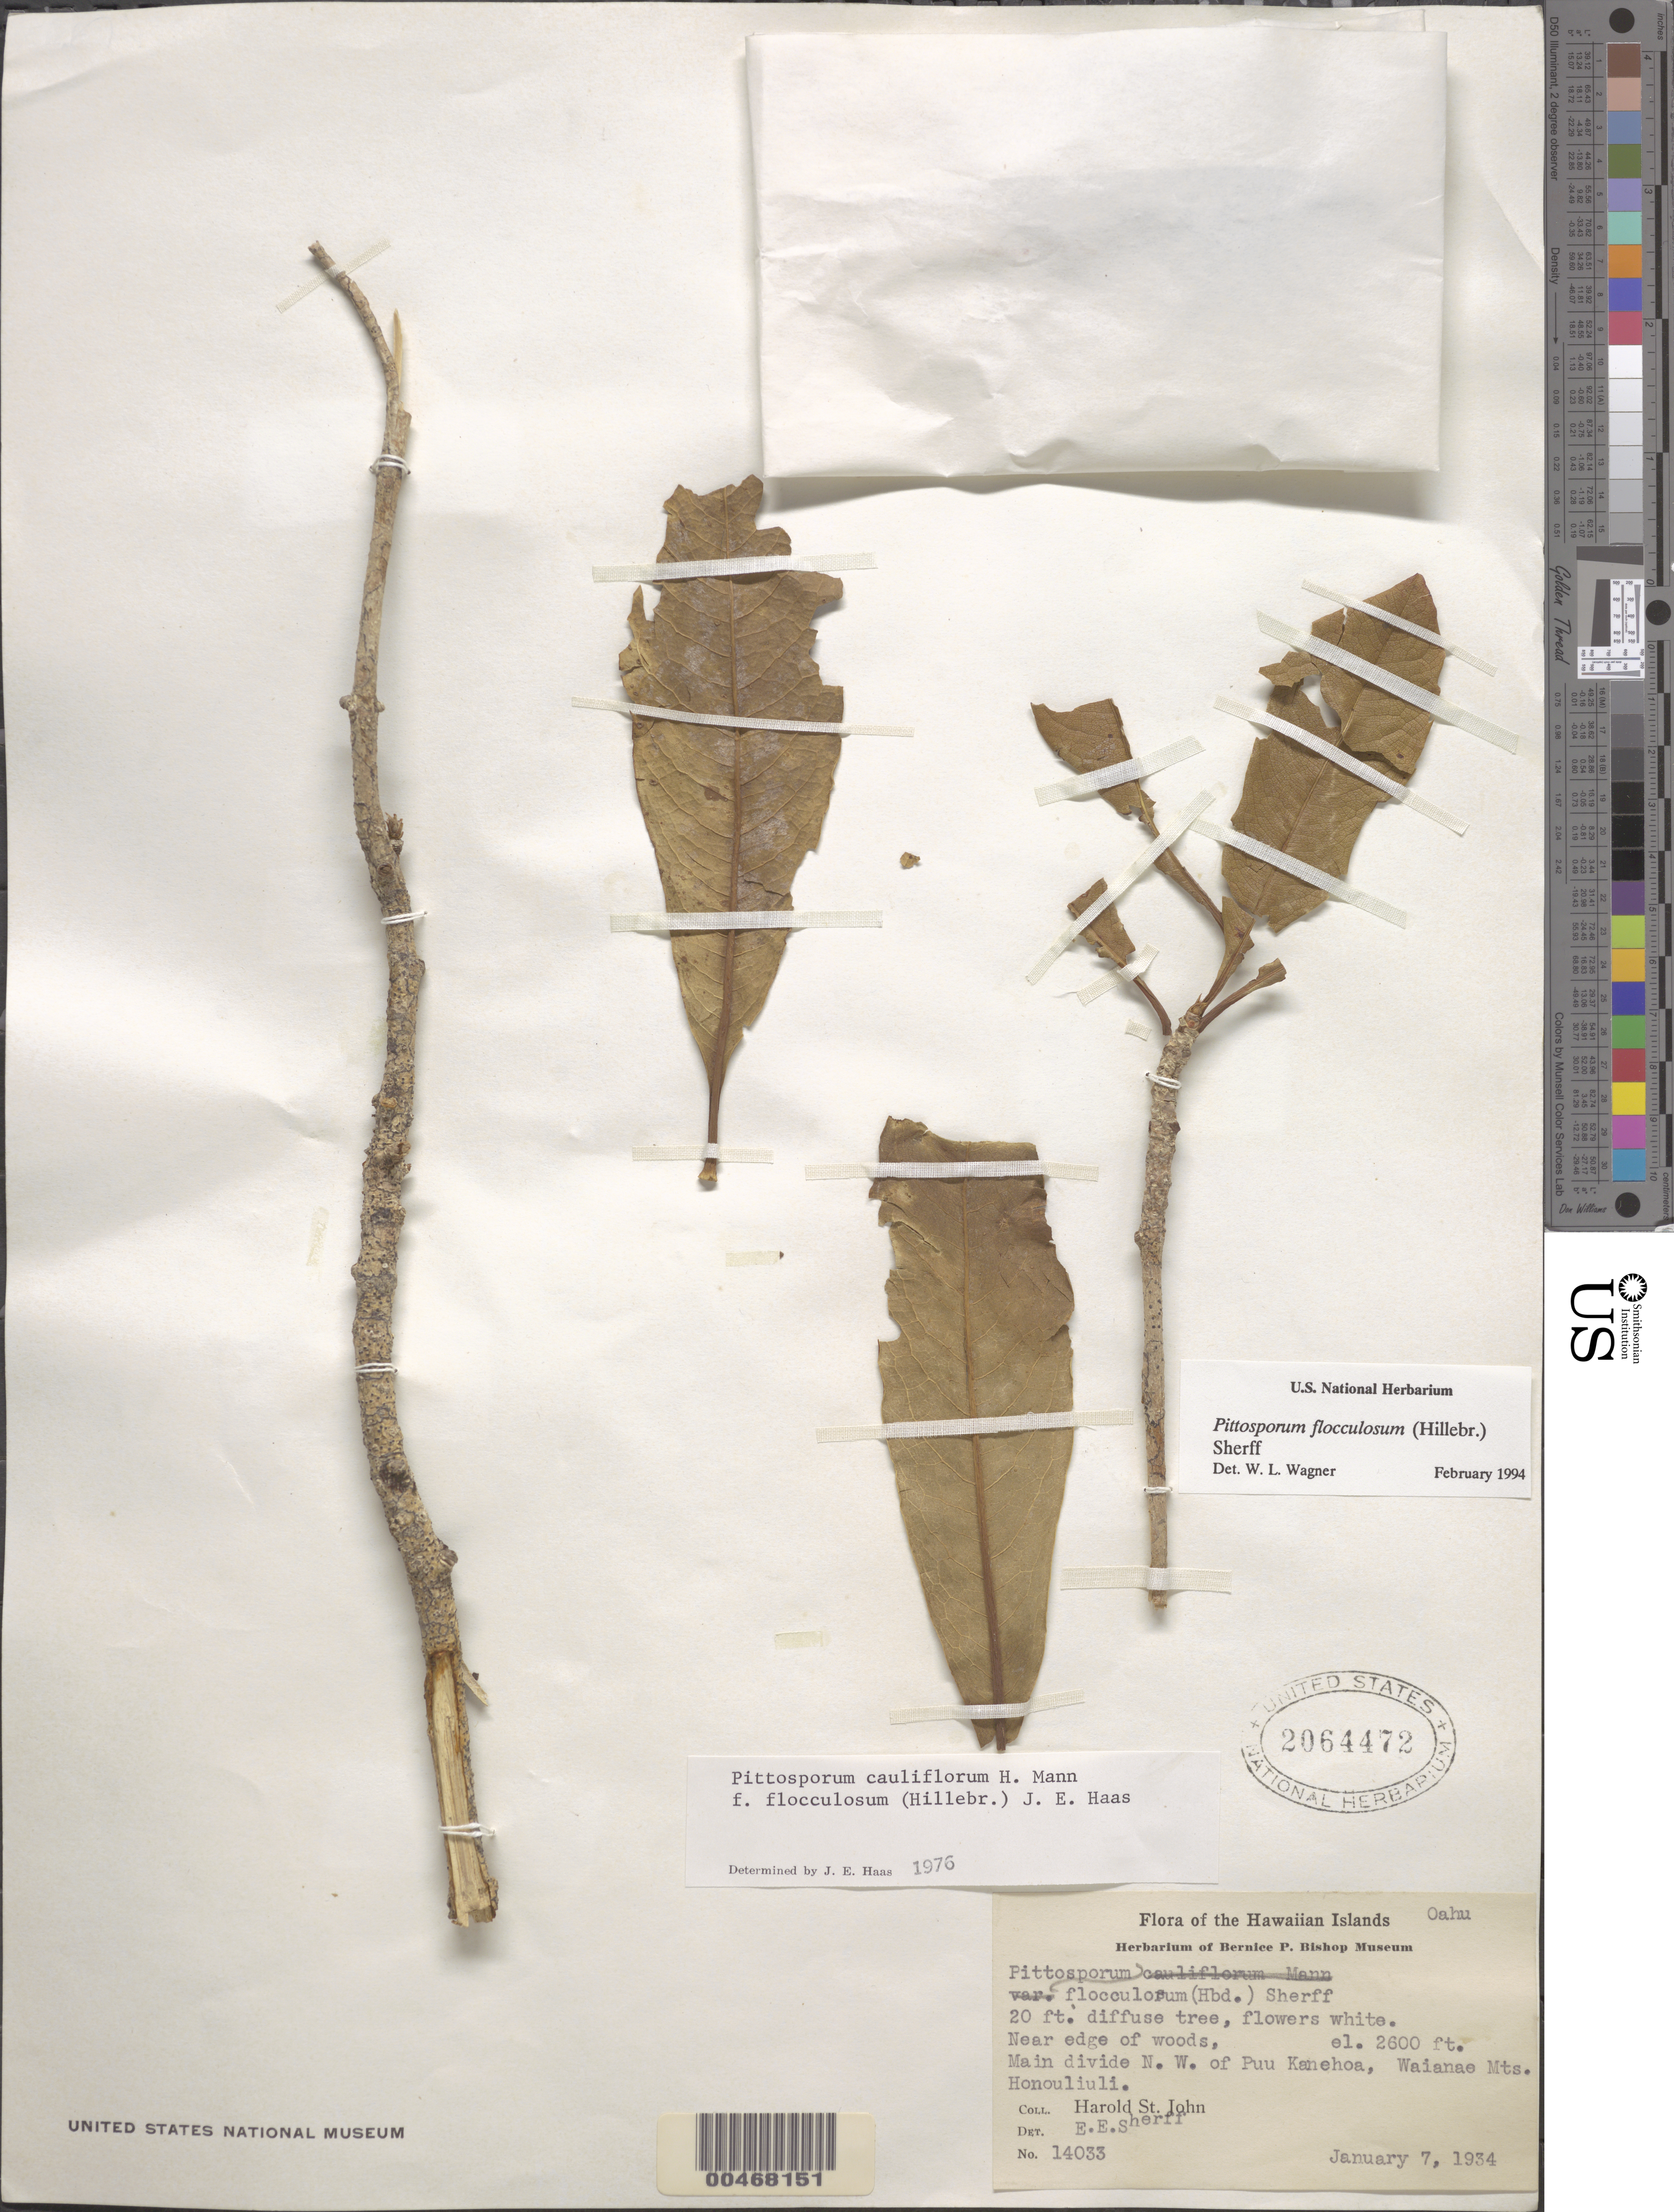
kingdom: Plantae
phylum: Tracheophyta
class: Magnoliopsida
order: Apiales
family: Pittosporaceae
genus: Pittosporum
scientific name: Pittosporum flocculosum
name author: (Hillebr.) Sherff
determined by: Wagner, W. L., (BOT), Smithsonian Institution - National Museum of Natural History (UNITED STATES)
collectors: H. St. John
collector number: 14033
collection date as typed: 7 Jan 1934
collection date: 1934-01-07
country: United States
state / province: Hawaii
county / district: Honolulu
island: Oahu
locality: Main divide N.W. of Puu Kanehoa, Waianae Mts., Honoliuli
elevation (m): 792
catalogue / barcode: US 2064472